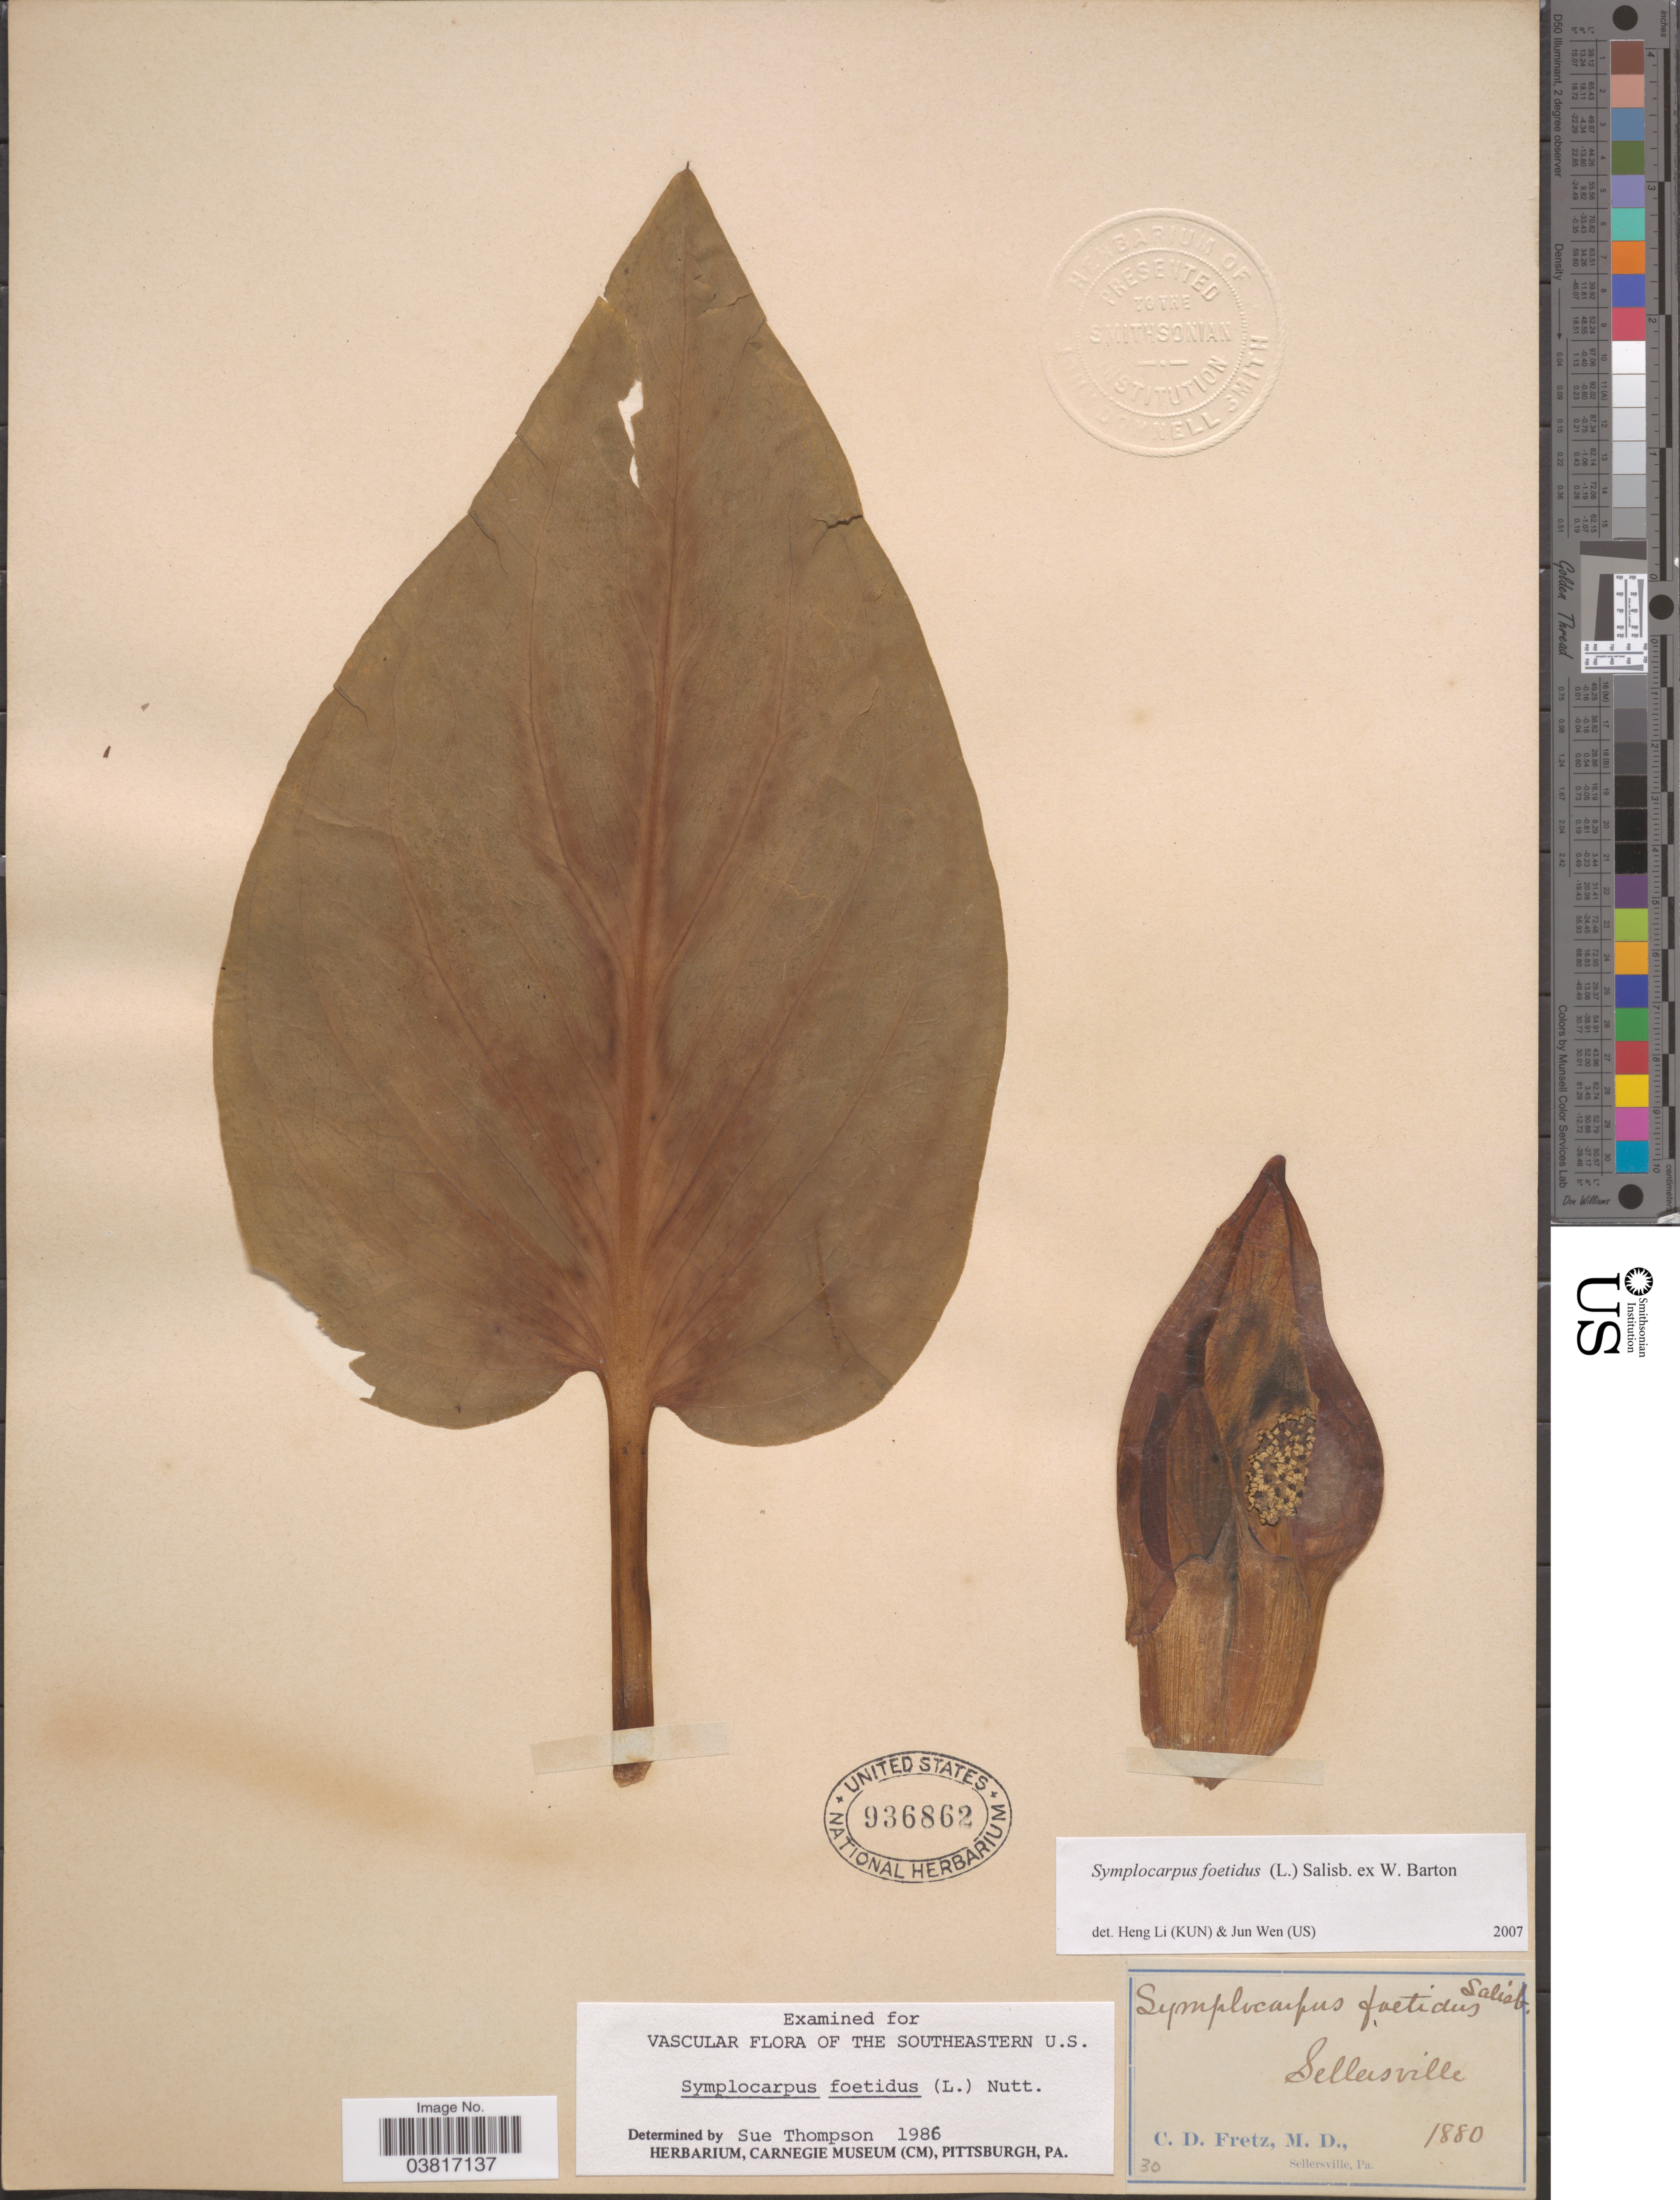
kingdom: Plantae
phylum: Tracheophyta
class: Liliopsida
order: Alismatales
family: Araceae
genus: Symplocarpus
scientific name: Symplocarpus foetidus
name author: (L.) W. Salisb. ex W.P.C. Barton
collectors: C. D. Fretz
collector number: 30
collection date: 1880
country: United States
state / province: Pennsylvania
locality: Sellersville.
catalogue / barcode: US 936862